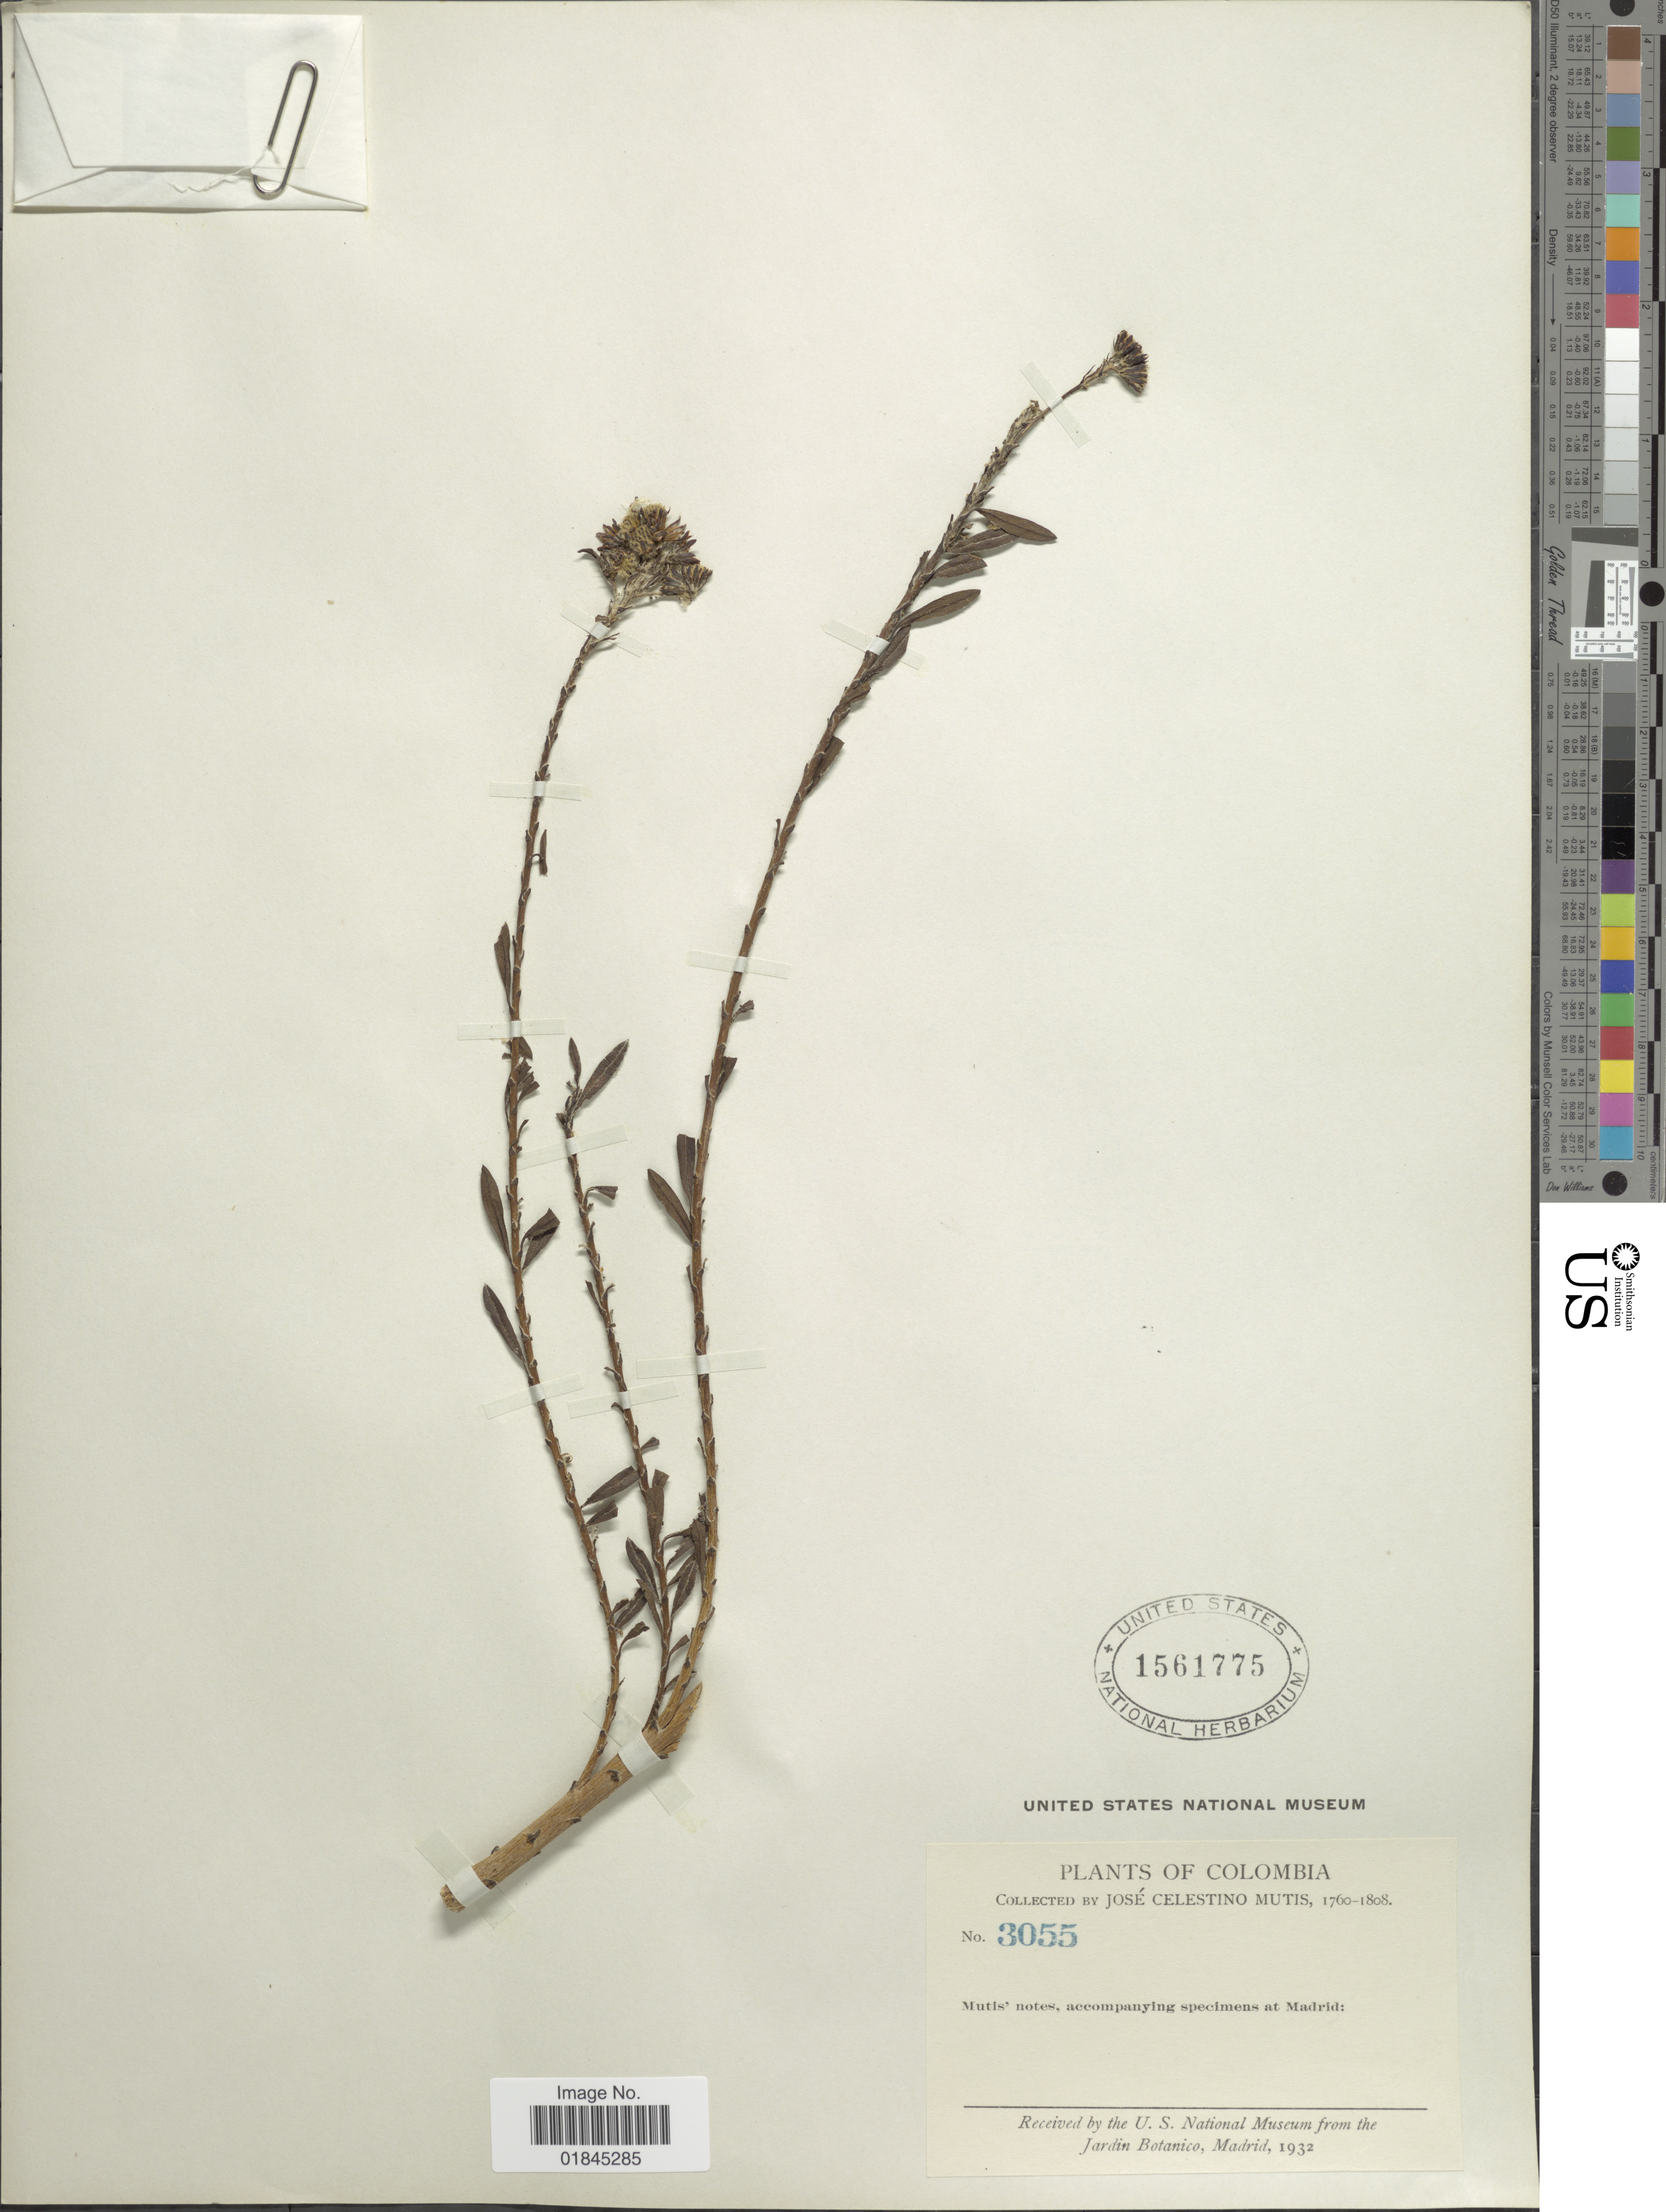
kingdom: Plantae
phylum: Tracheophyta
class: Magnoliopsida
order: Asterales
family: Asteraceae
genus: Pentacalia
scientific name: Pentacalia corymbosa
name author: (Benth.) Cuatrec.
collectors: J. C. B. Mutis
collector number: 3055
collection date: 1760/1808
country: Colombia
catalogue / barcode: US 1561775